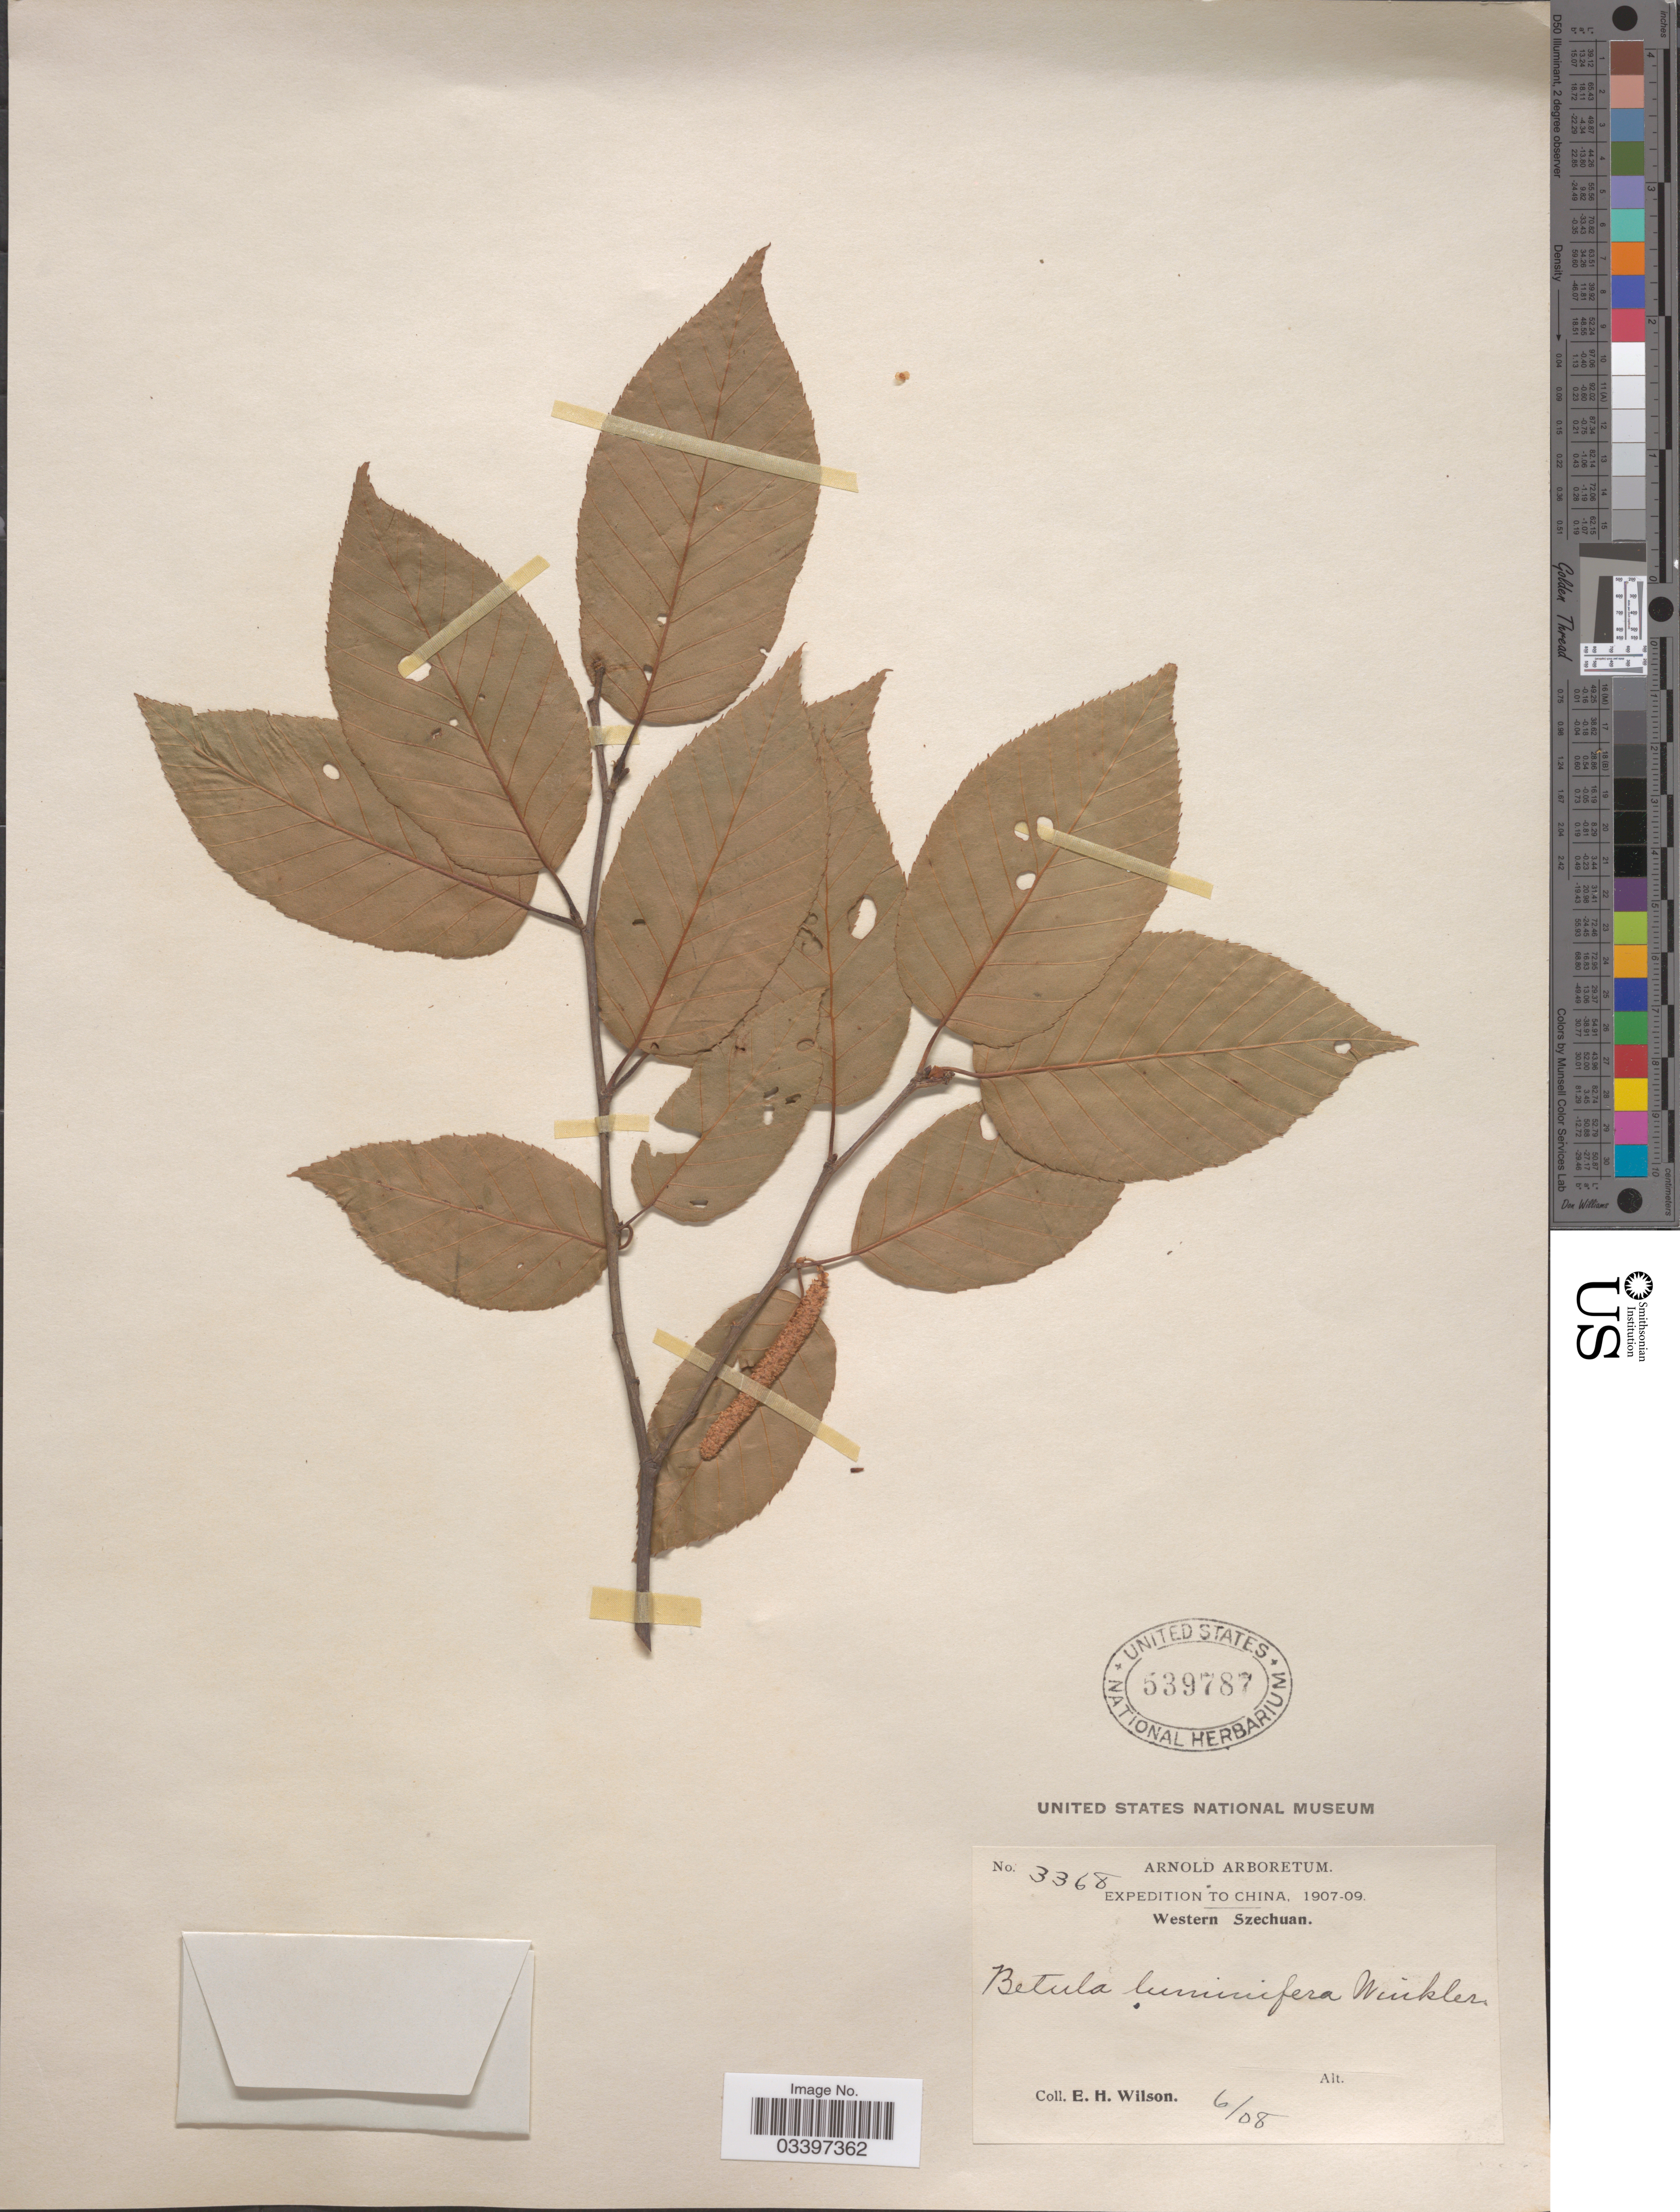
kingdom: Plantae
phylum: Tracheophyta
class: Magnoliopsida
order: Fagales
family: Betulaceae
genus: Betula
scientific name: Betula luminifera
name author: H.J.P. Winkl.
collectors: E. Wilson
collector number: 3368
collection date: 1908-06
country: China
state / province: Sichuan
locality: Western Szechuan.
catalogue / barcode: US 539787